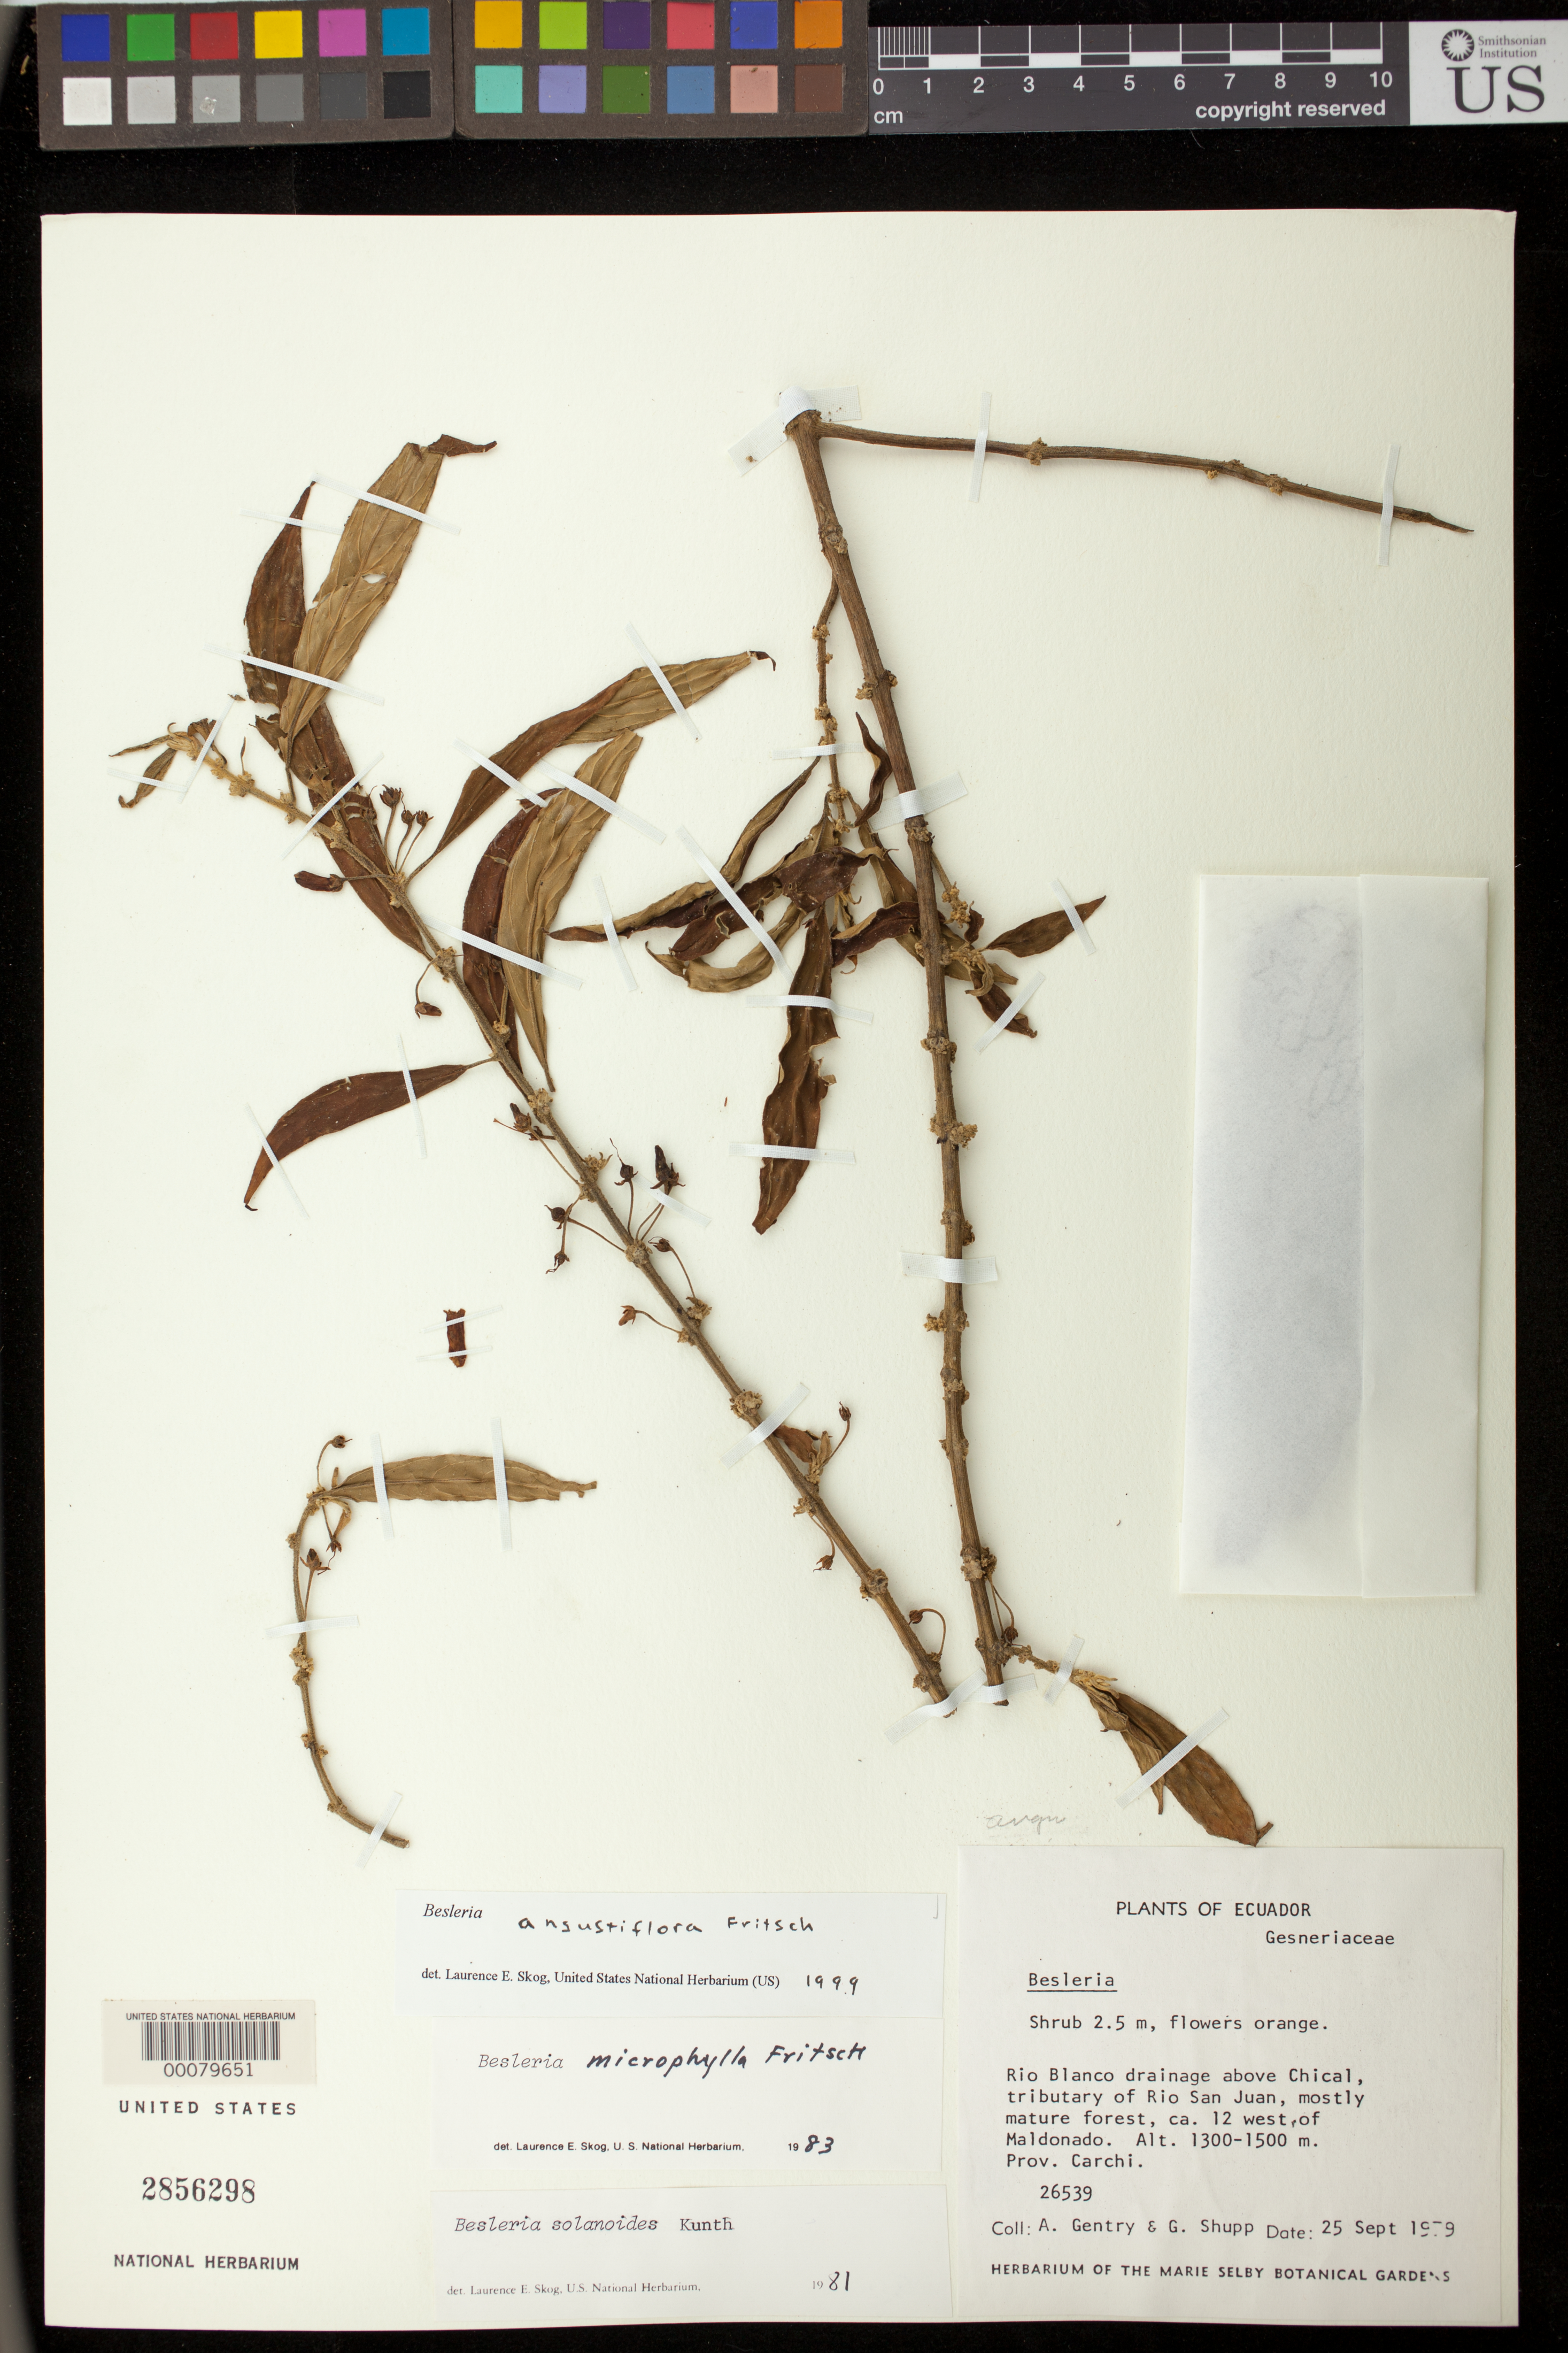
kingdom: Plantae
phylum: Tracheophyta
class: Magnoliopsida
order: Lamiales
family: Gesneriaceae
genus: Besleria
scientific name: Besleria angustiflora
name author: Fritsch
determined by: Skog, Laurence E.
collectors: A. H. Gentry & G. Shupp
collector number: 26539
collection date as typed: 25 Sep 1979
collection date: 1979-09-25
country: Ecuador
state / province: Carchi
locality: Rio Blanco drainage above Chical, tributary of Rio San Juan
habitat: Mostly mature forest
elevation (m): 1300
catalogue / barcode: US 2856298